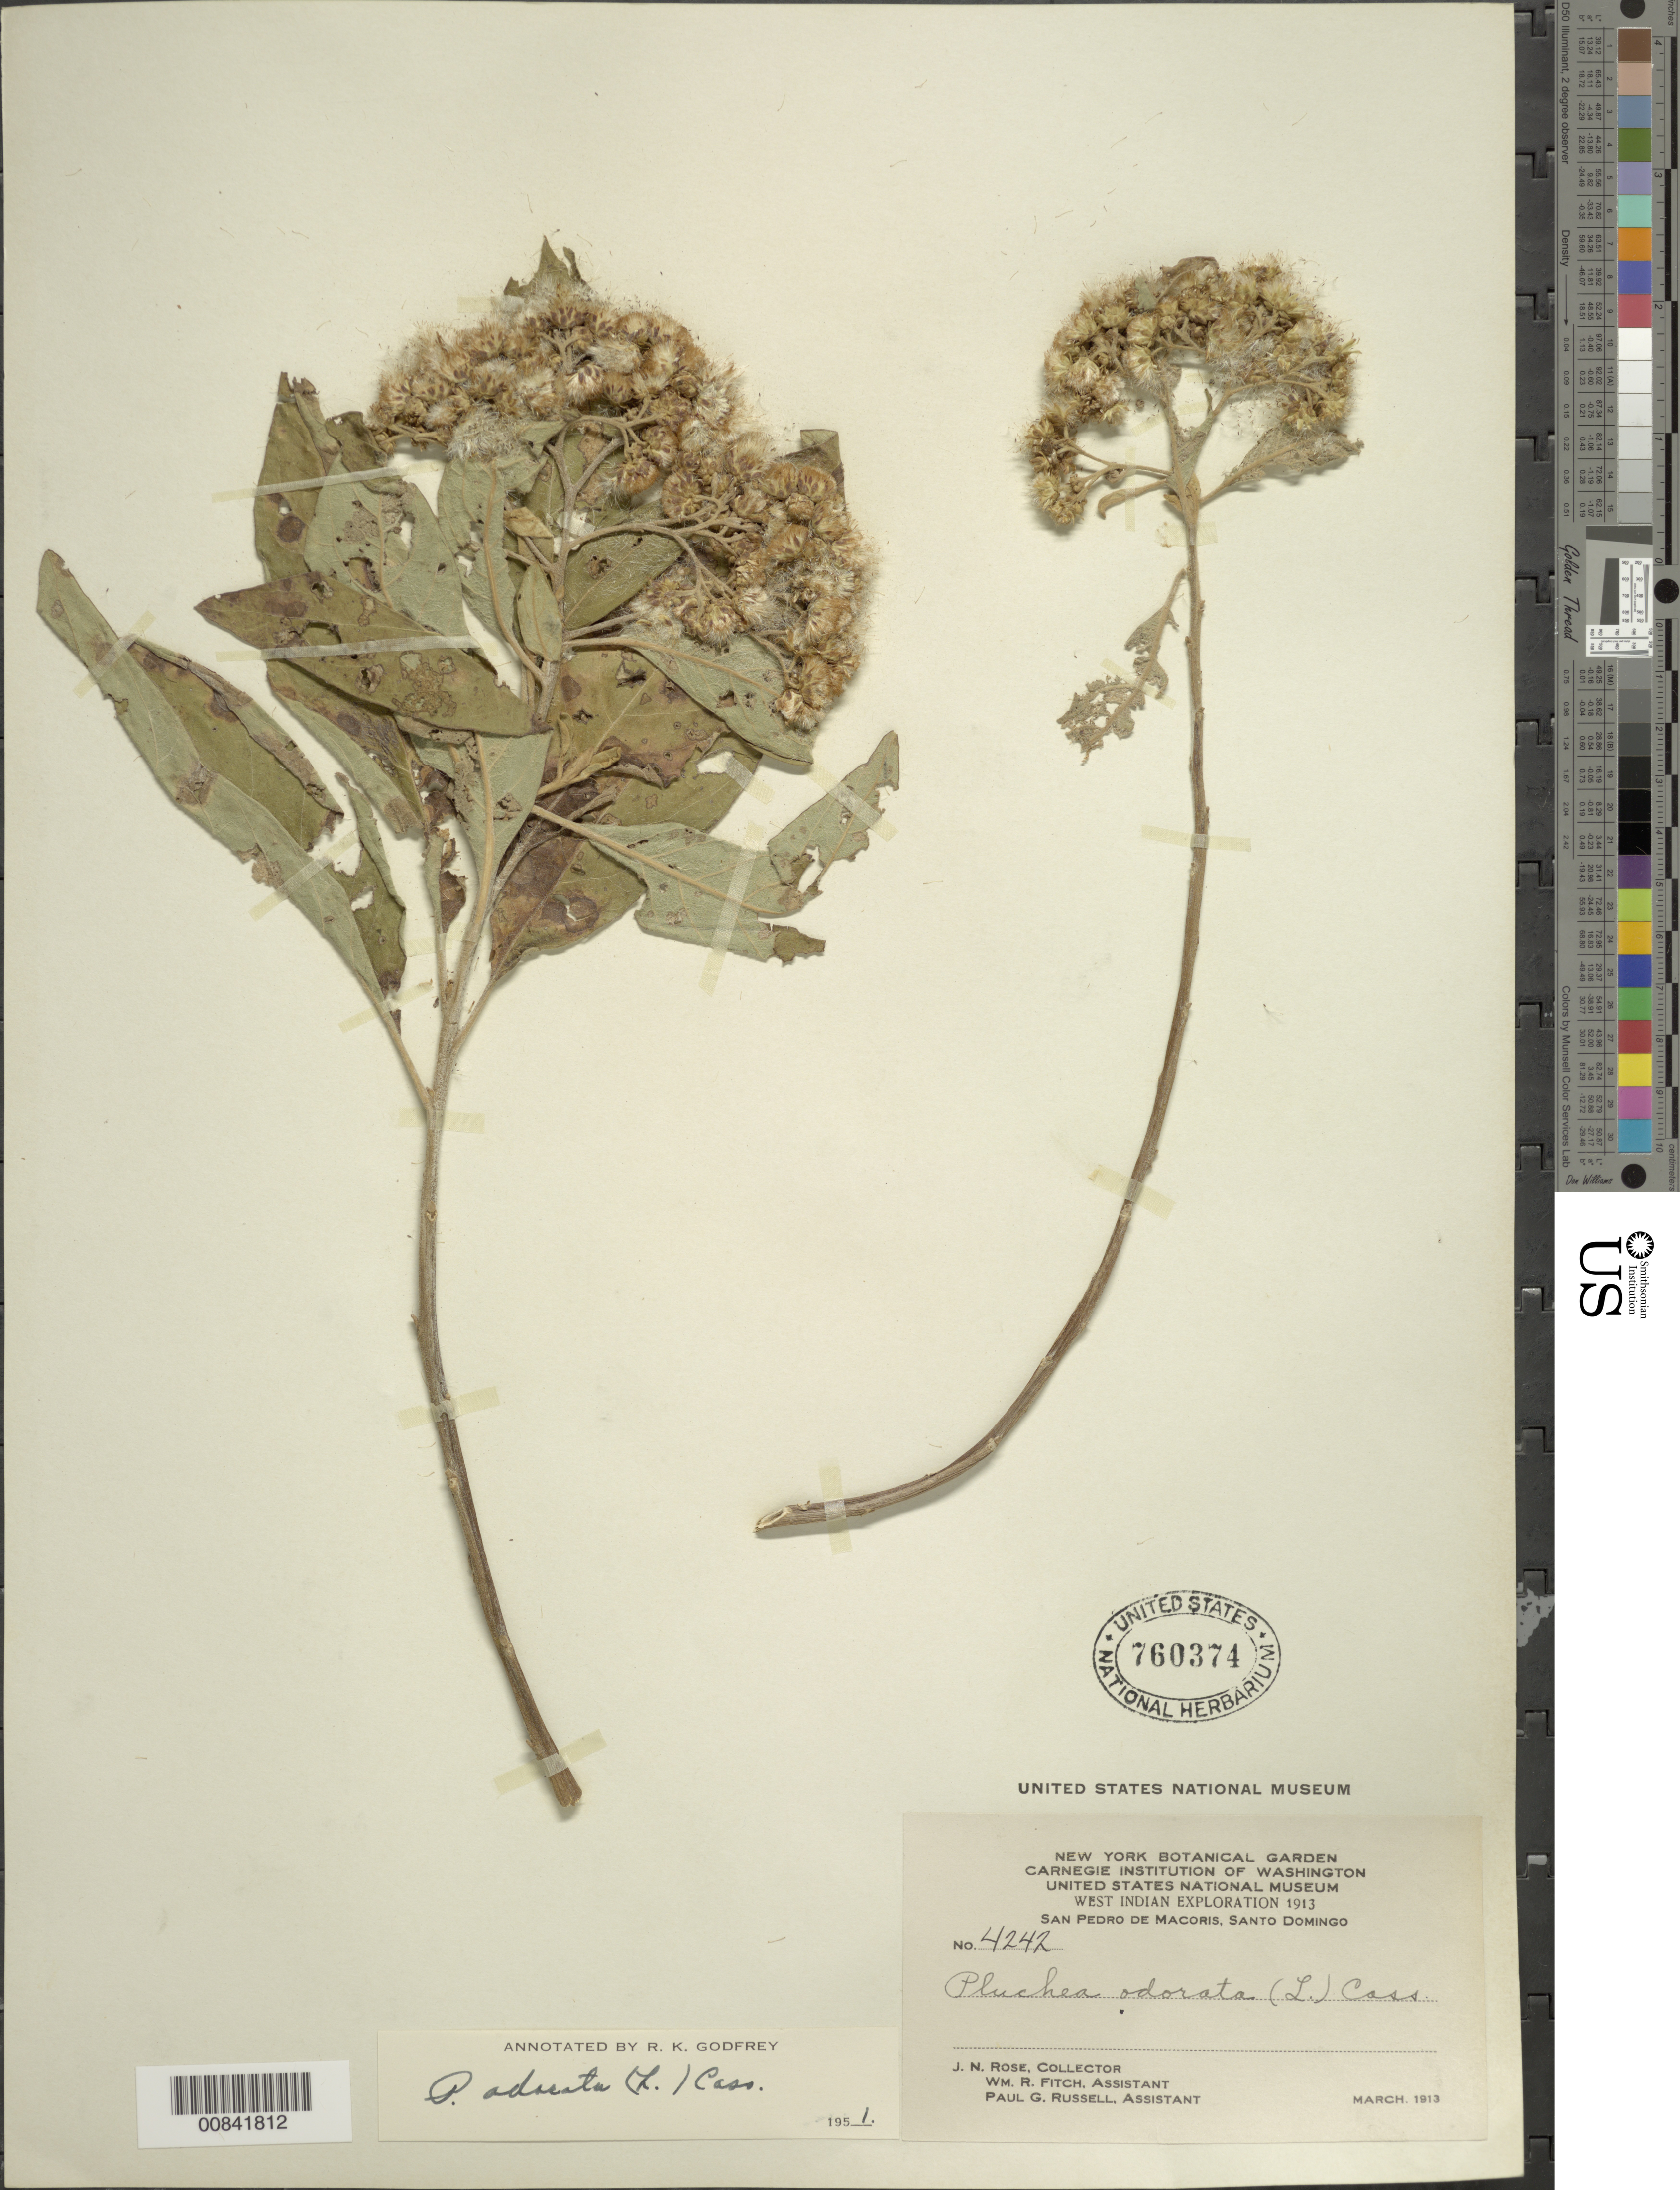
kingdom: Plantae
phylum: Tracheophyta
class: Magnoliopsida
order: Asterales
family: Asteraceae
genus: Pluchea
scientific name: Pluchea carolinensis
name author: (Jacq.) D. Don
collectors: J. N. Rose, W. R. Fitch & P. G. Russell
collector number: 4242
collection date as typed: Mar 1913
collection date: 1913-03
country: Dominican Republic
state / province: San Pedro de Macoris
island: Hispaniola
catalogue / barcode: US 760374